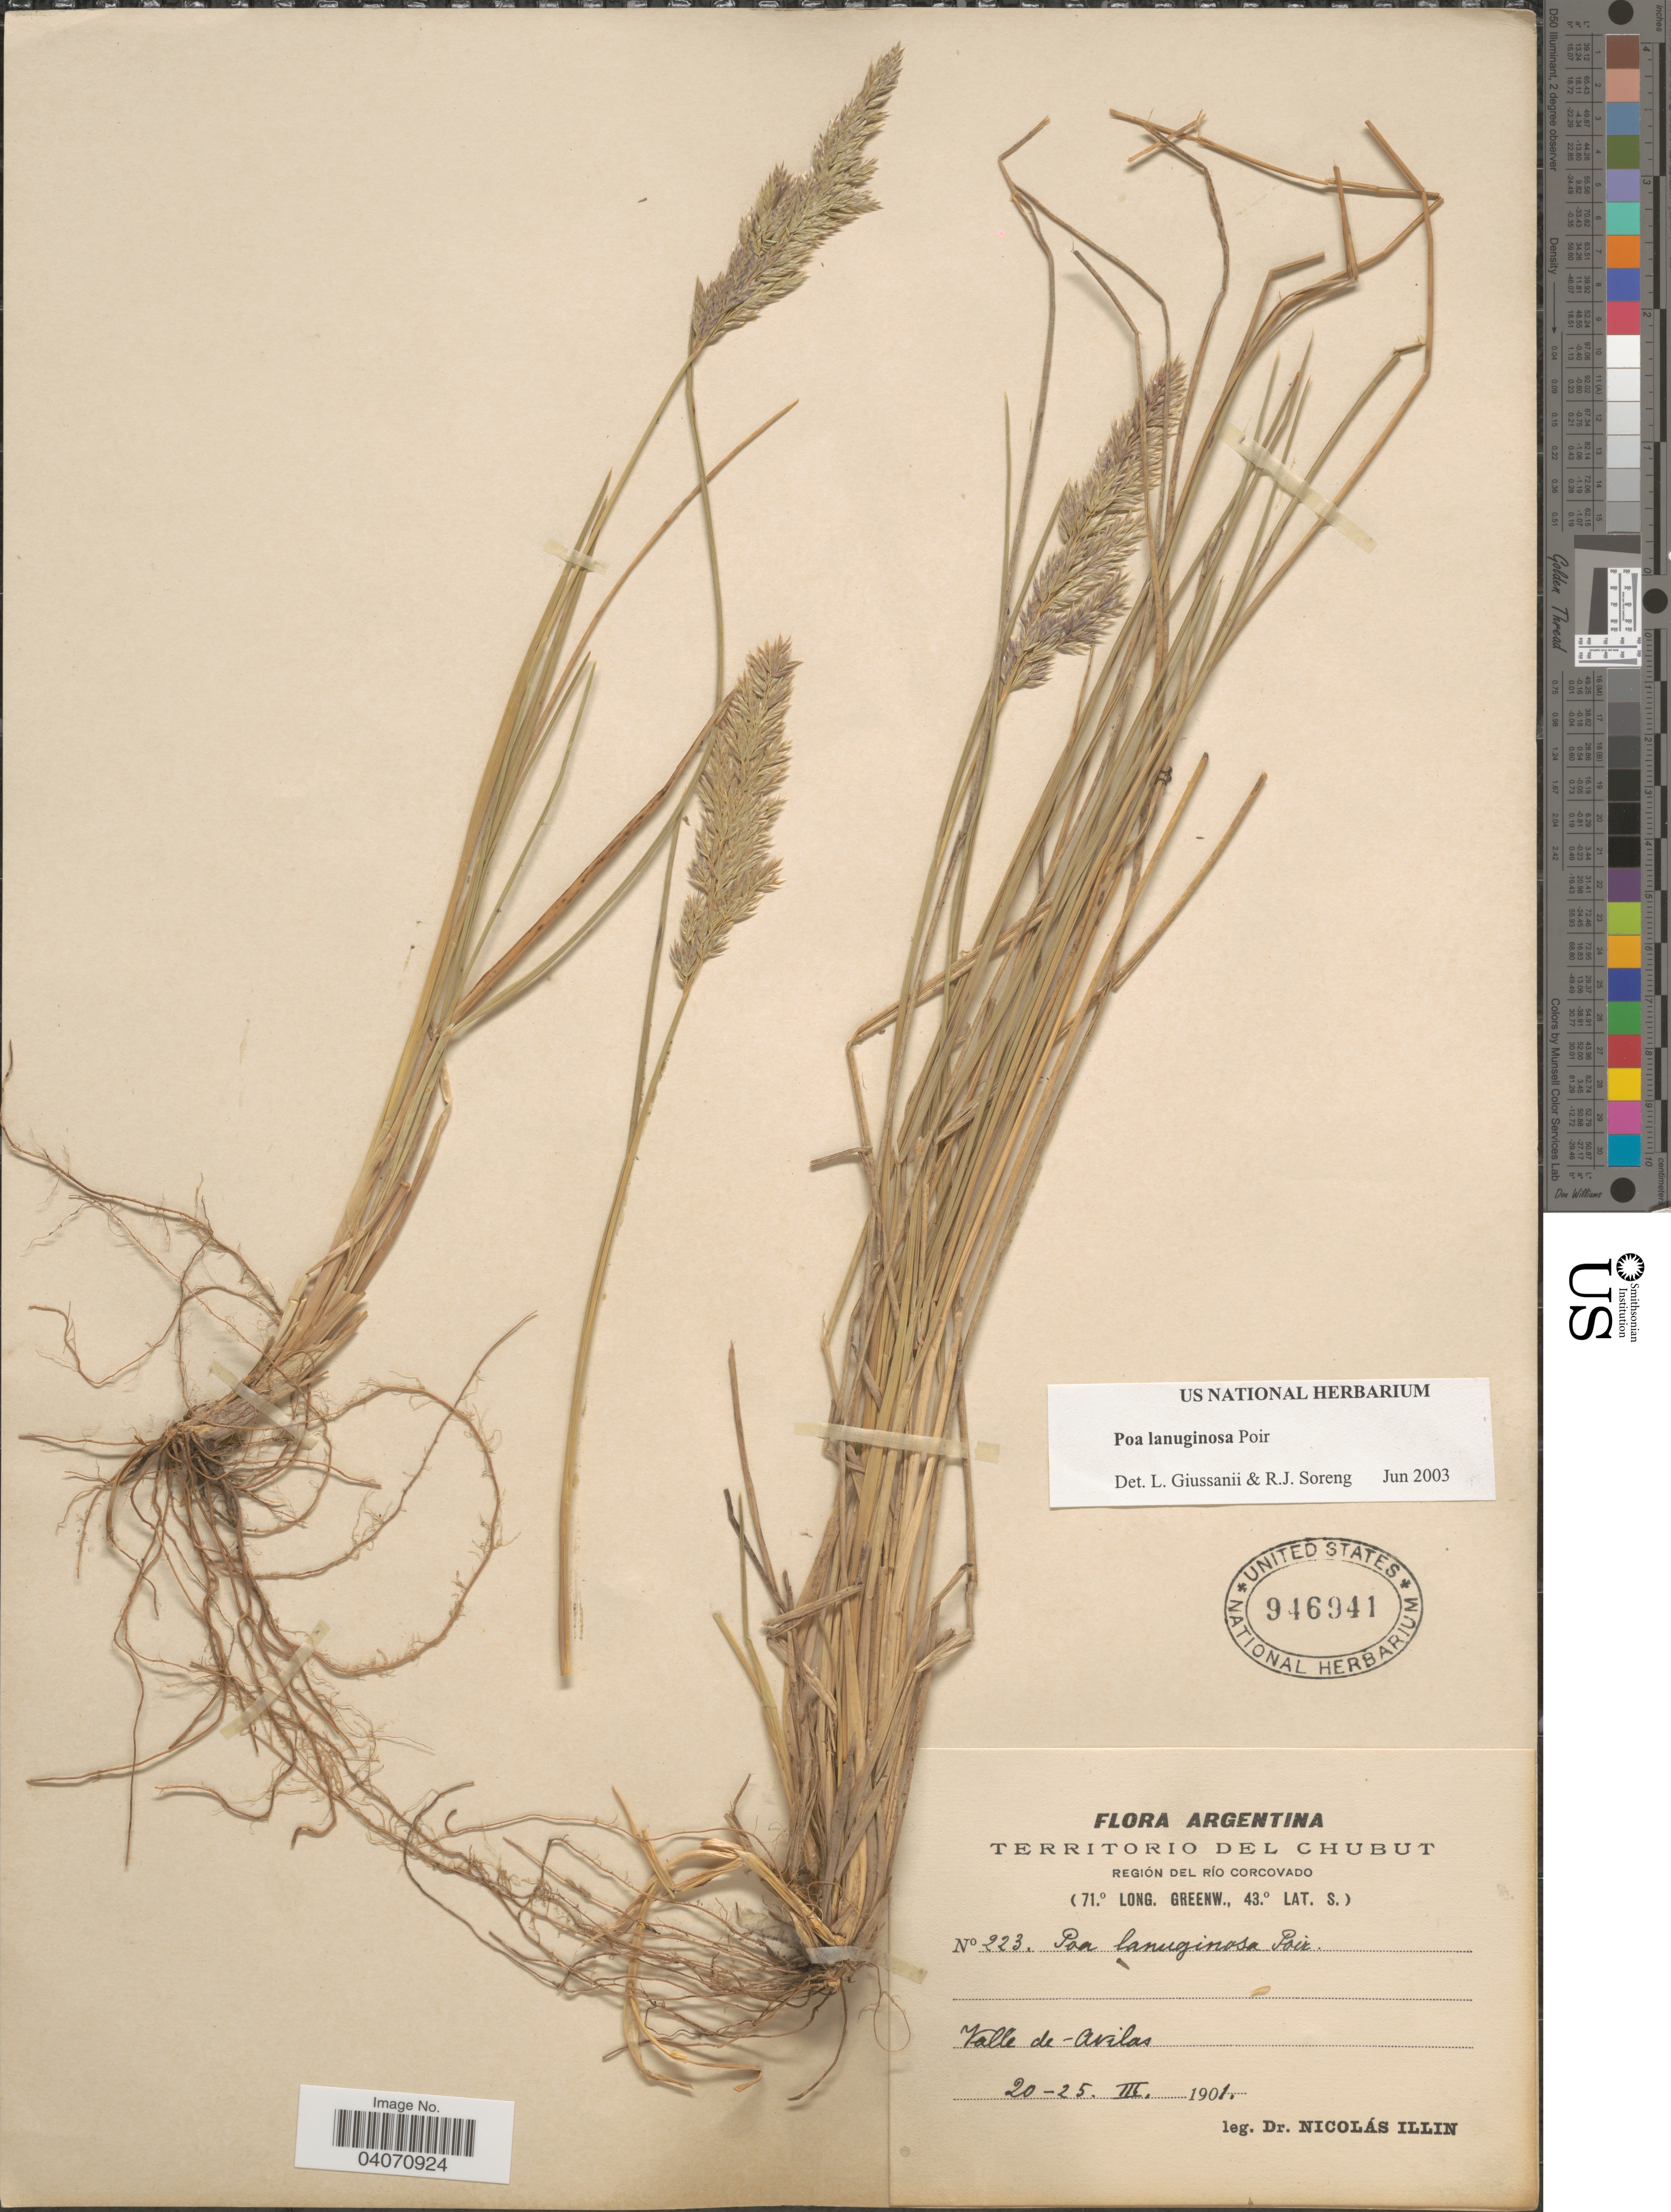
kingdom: Plantae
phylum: Tracheophyta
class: Liliopsida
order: Poales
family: Poaceae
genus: Poa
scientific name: Poa lanuginosa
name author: Poir.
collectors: N. Illin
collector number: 223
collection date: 1901-03-20/1901-03-25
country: Argentina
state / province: Chubut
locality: Territorio del Chubut. Región del Río Corcovado. Valle de Avilas.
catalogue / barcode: US 946941